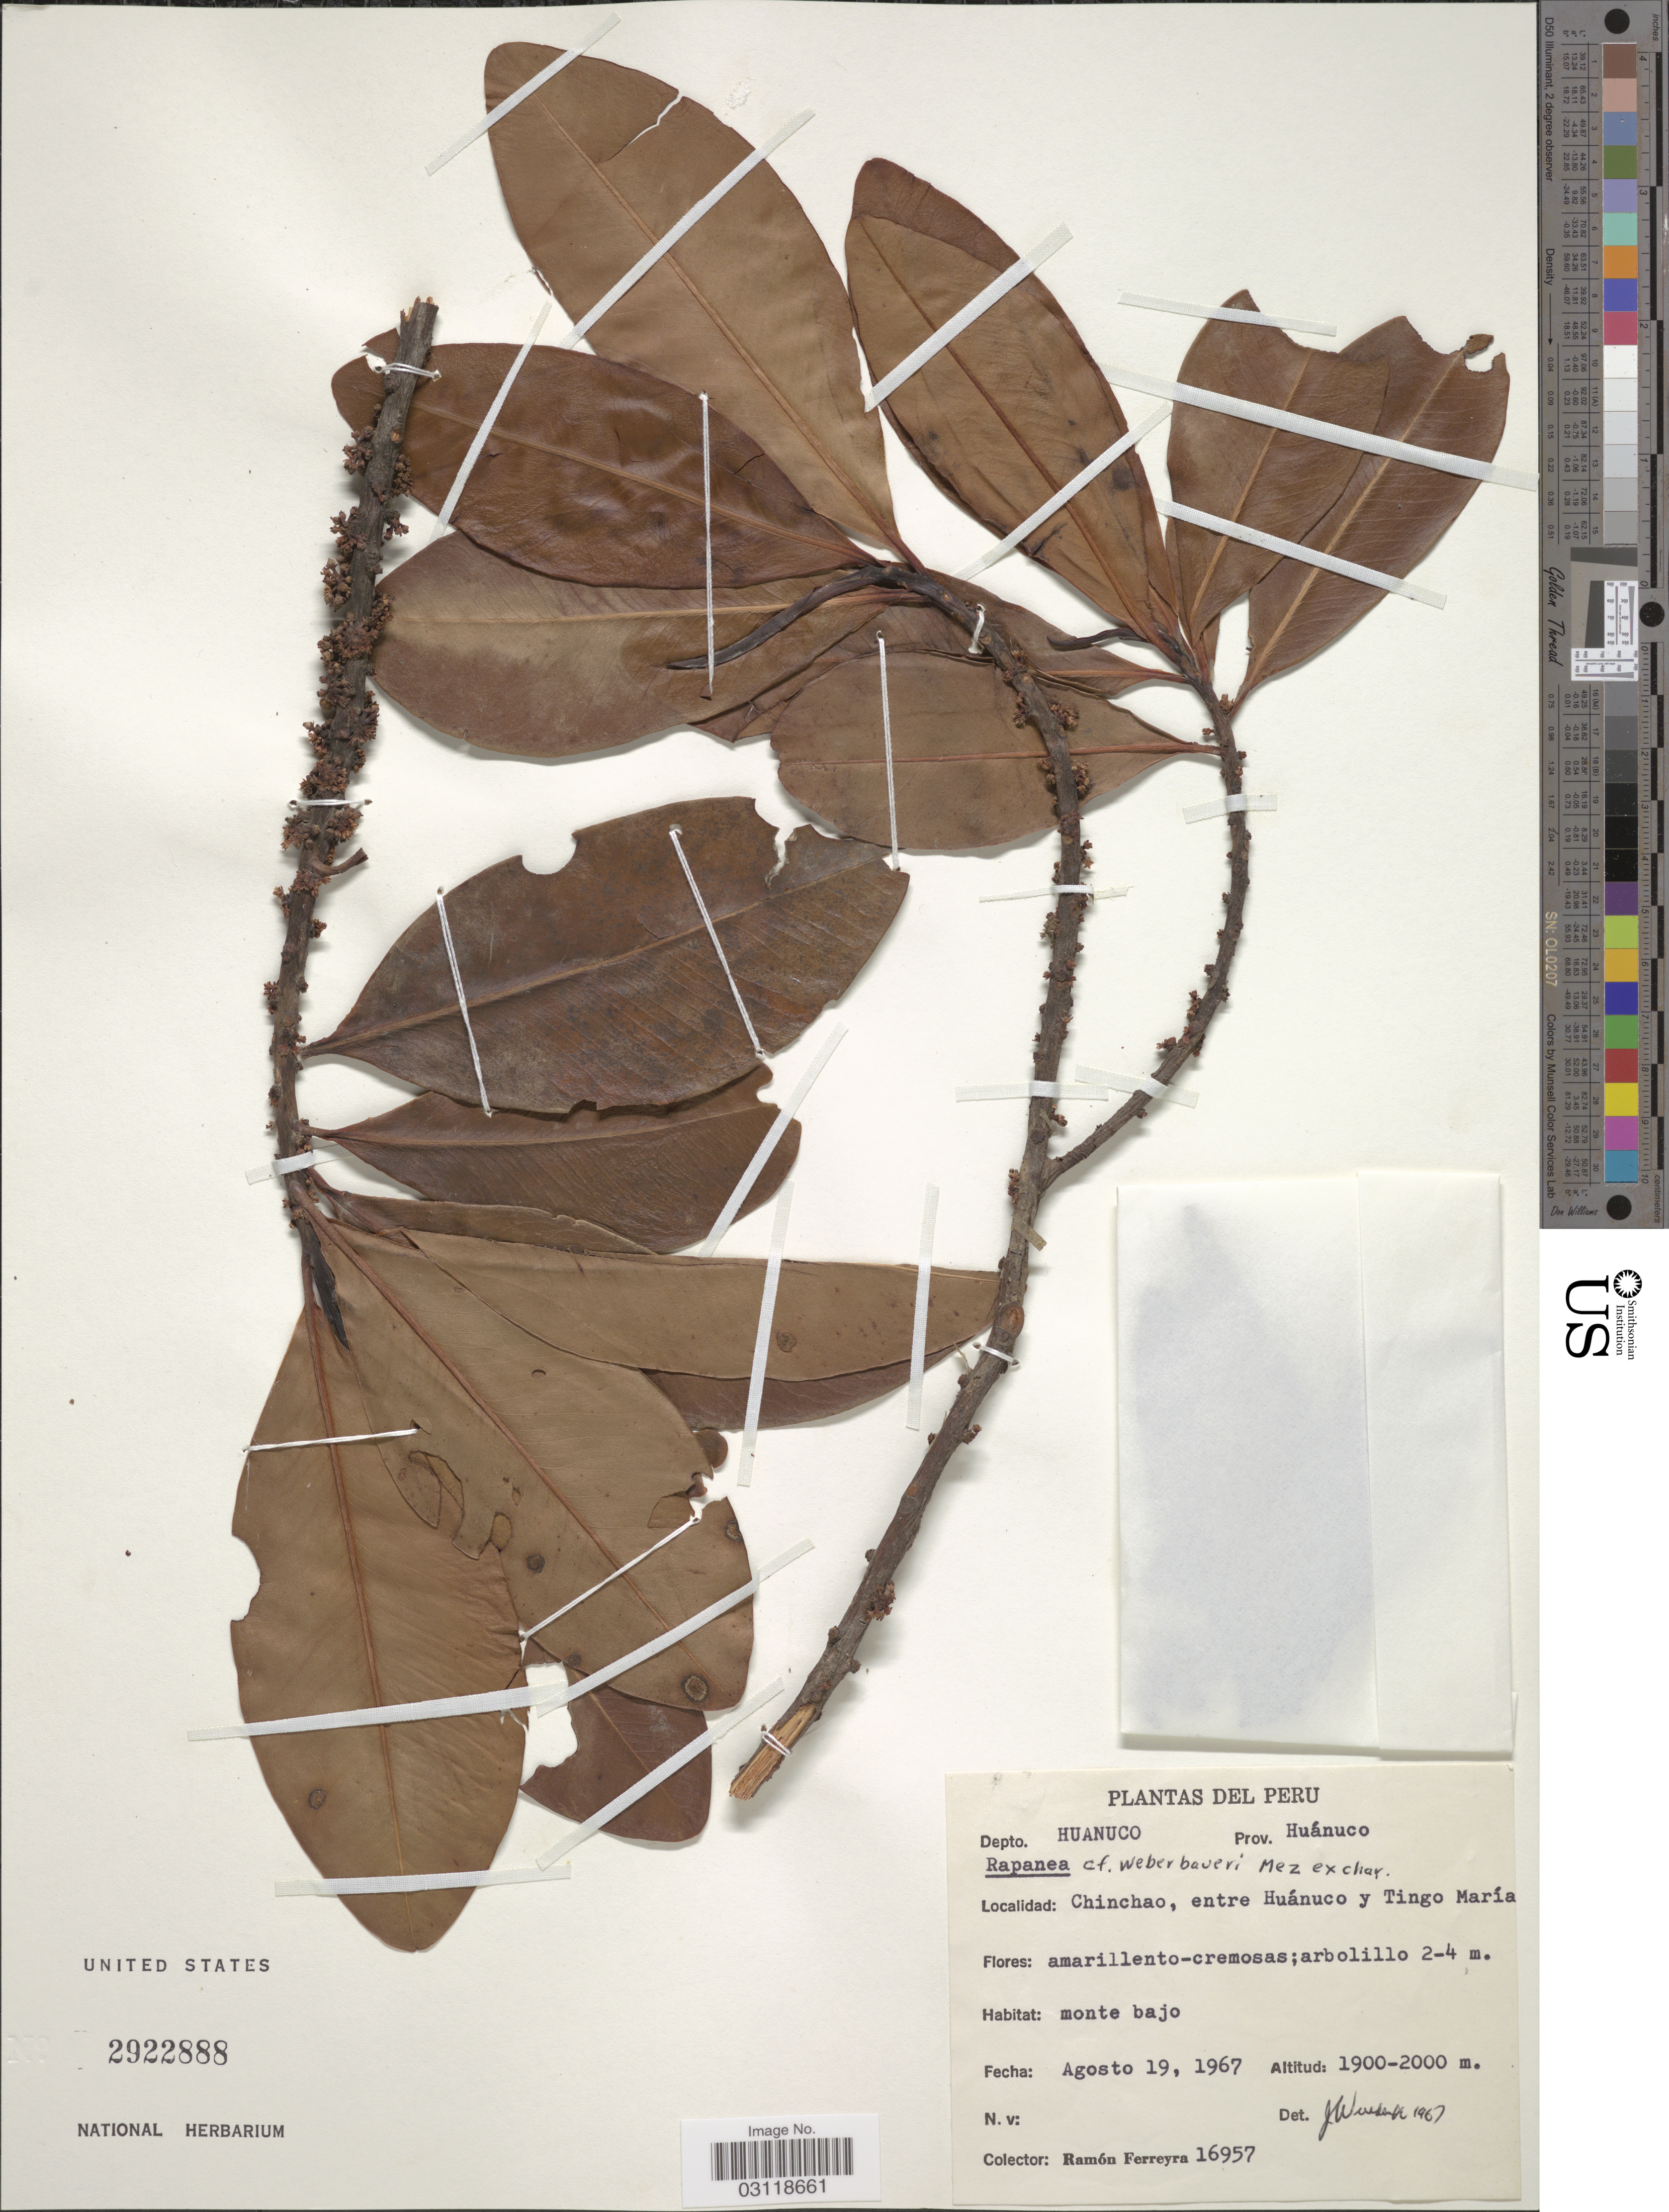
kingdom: Plantae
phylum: Tracheophyta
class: Magnoliopsida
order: Ericales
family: Primulaceae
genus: Rapanea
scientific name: Rapanea weberbaueri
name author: Mez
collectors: R. A. Ferreyra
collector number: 16957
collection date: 1967-08-19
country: Peru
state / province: Huánuco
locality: Depto. Huanuco. Prov. Huánuco. Chinchao, entre Huánuco y Tingo María.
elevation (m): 1900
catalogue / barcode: US 2922888